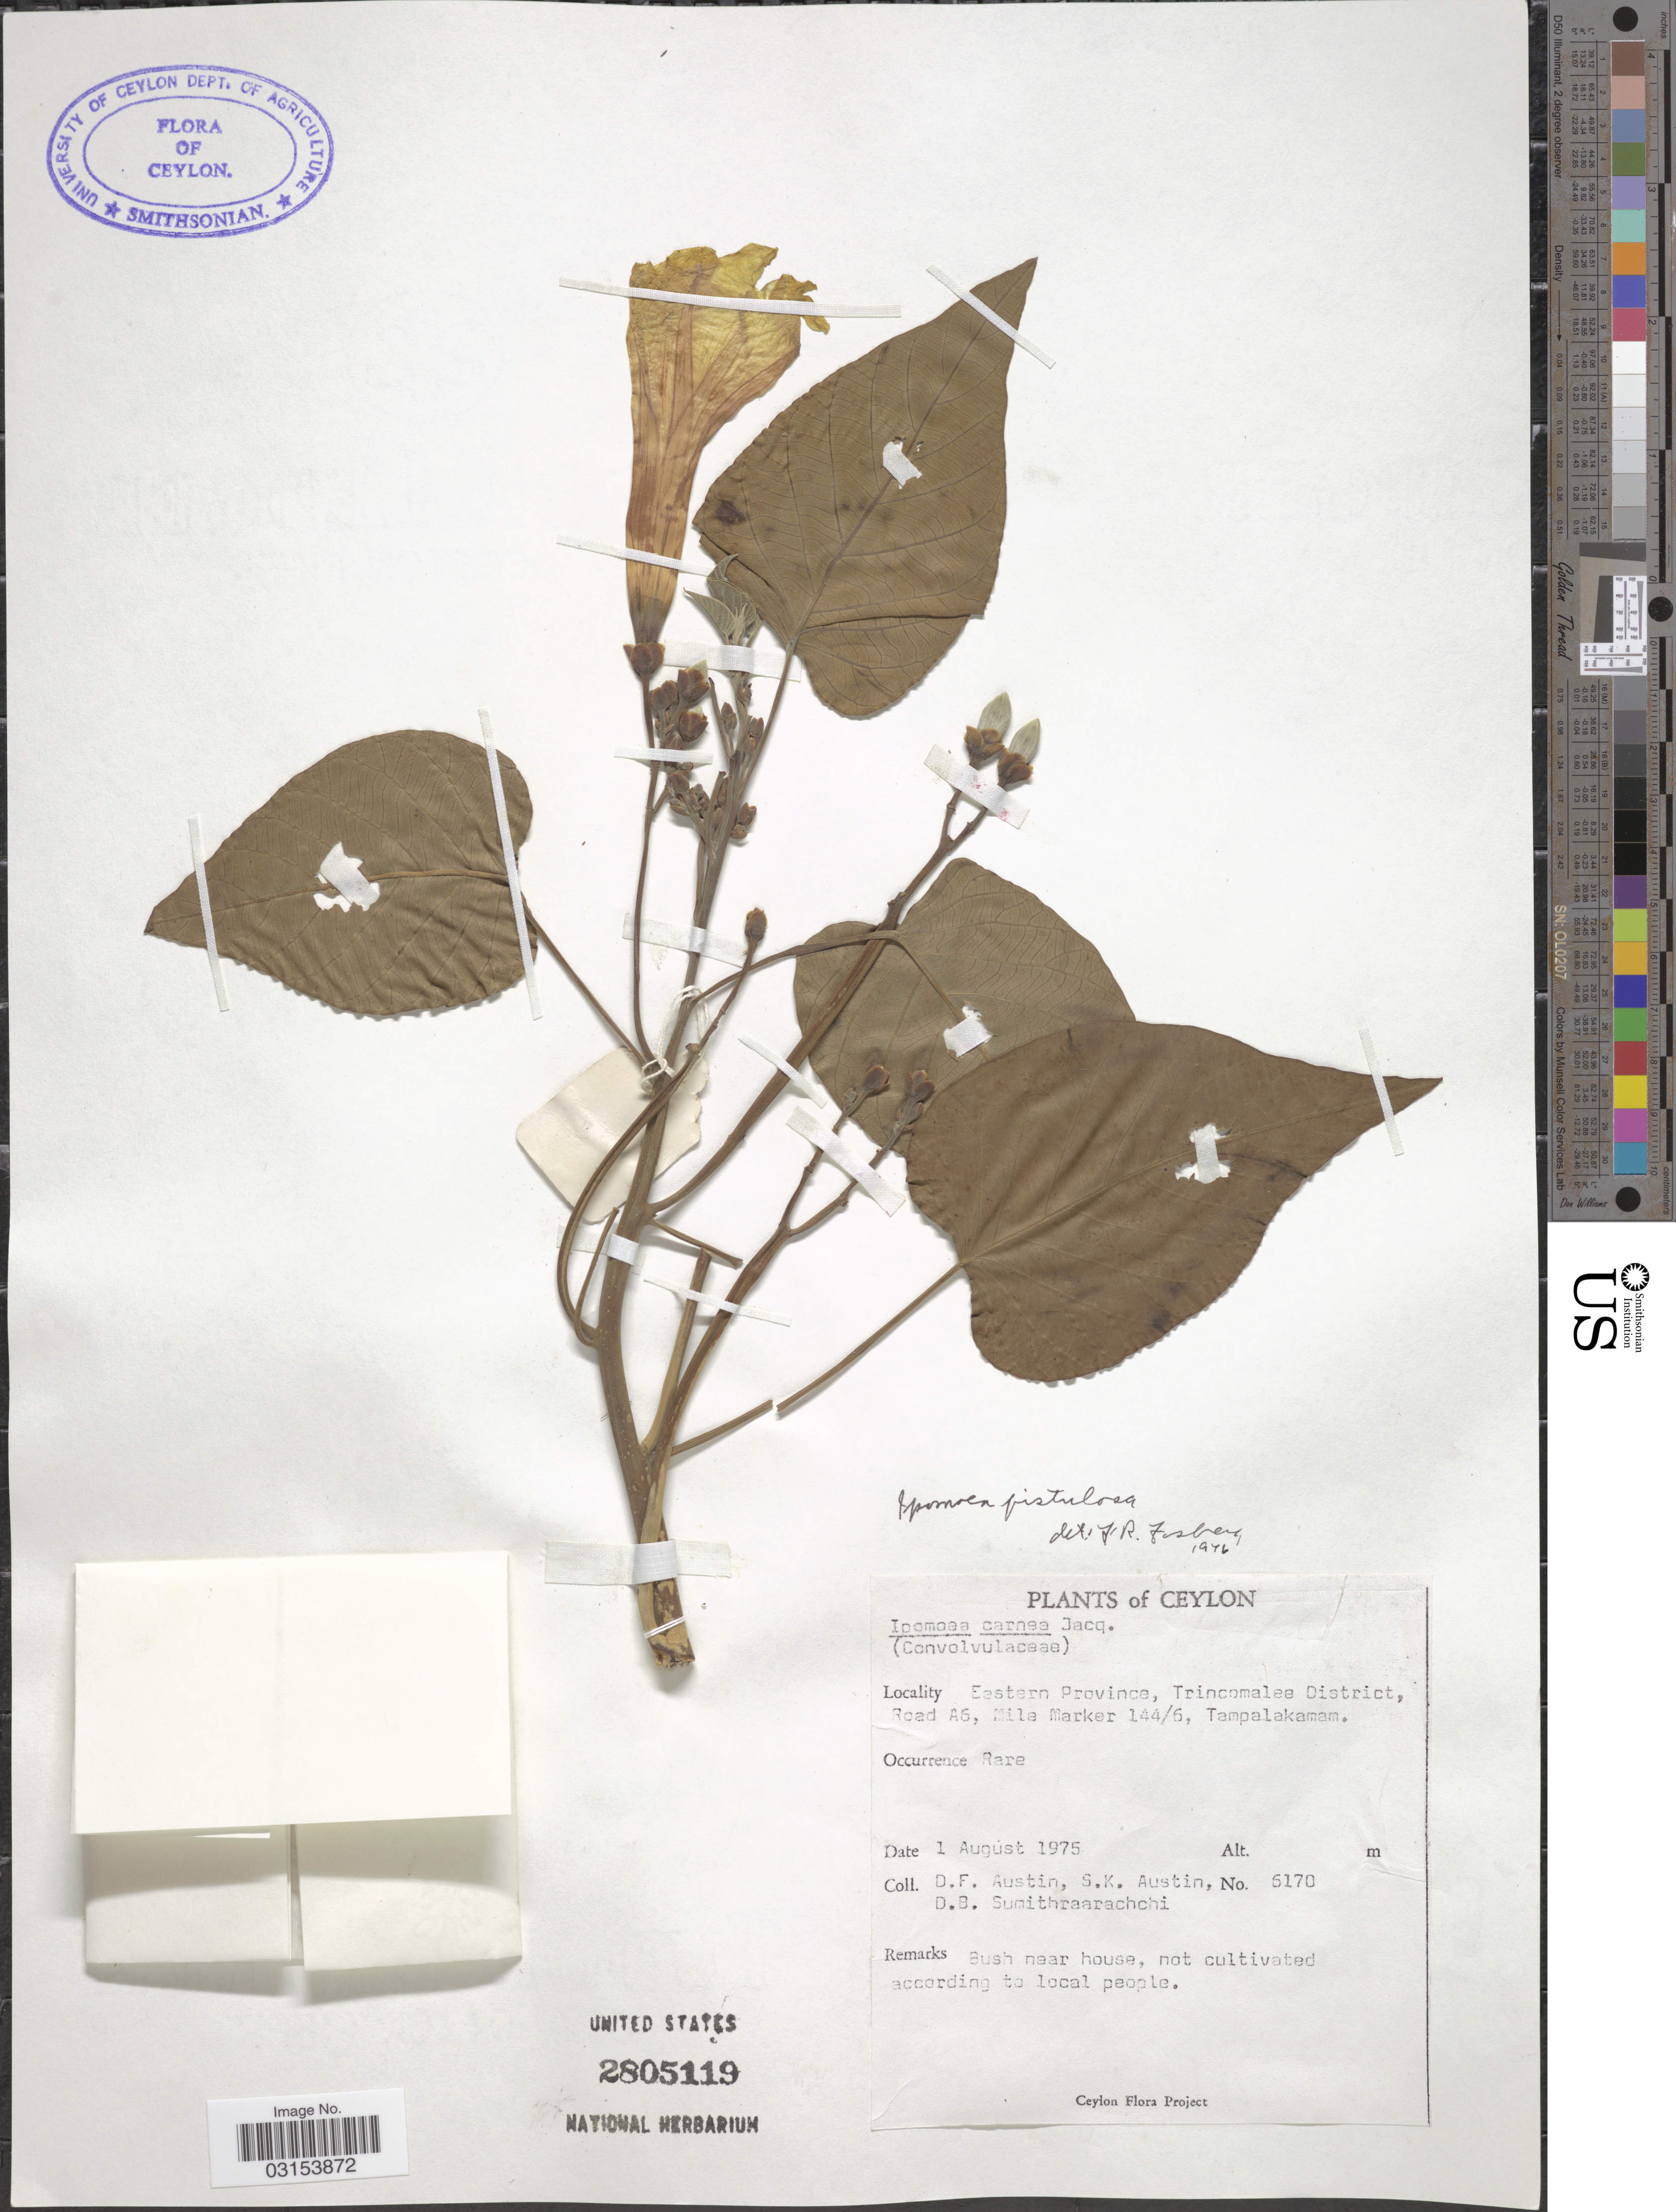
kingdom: Plantae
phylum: Tracheophyta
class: Magnoliopsida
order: Solanales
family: Convolvulaceae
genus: Ipomoea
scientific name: Ipomoea fistulosa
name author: Mart. ex Choisy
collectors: D. Austin, S. Austin & D. B. Sumithraarachchi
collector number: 6170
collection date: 1975-08-01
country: Sri Lanka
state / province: Eastern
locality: Ceylon. Trincomalee District, Road A6, Mile Marker 144/6, Tampalakamam.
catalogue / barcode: US 2805119